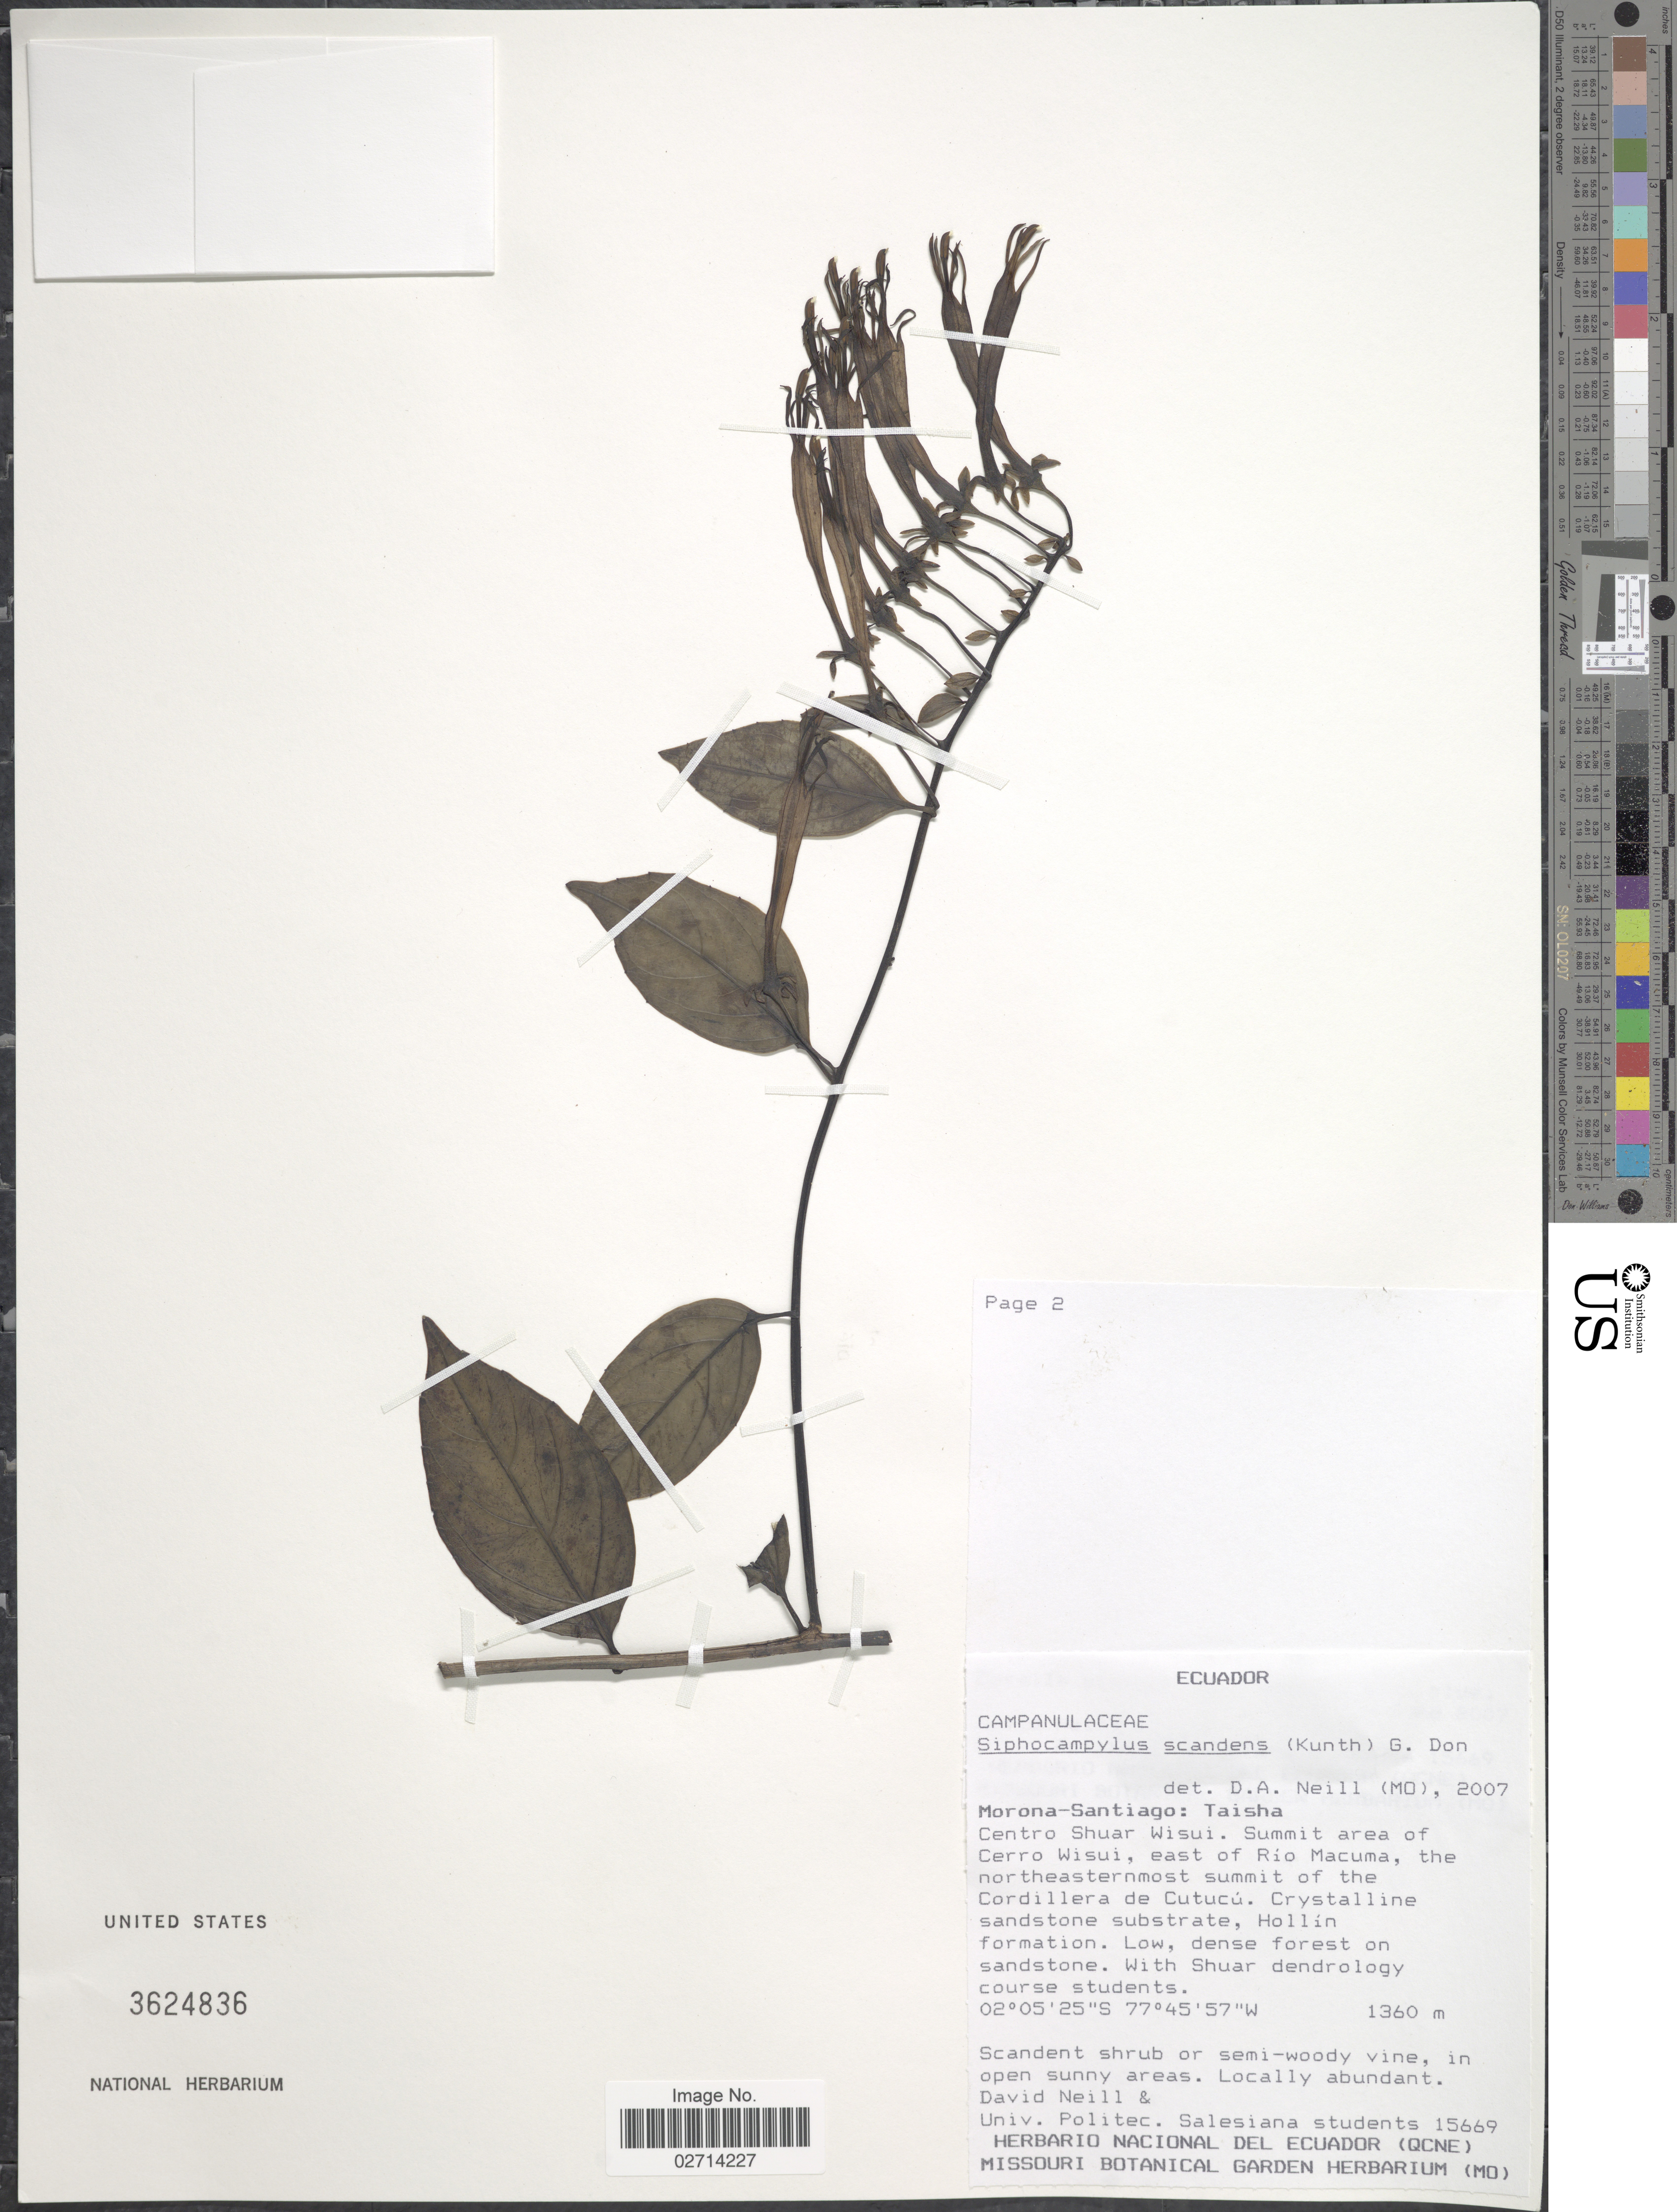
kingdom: Plantae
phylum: Tracheophyta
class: Magnoliopsida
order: Asterales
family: Campanulaceae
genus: Siphocampylus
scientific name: Siphocampylus scandens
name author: (Kunth) G. Don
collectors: D. Neill & Univ. Politec. Salesiana students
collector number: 15669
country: Ecuador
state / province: Morona-Santiago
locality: Taisha, Centro Shuar Wisui, Summit area of Cerro Wisui, east of Rio Macuma, the northeasternmost summit of the Cordillera de Cutucu.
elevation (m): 1360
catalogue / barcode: US 3624836